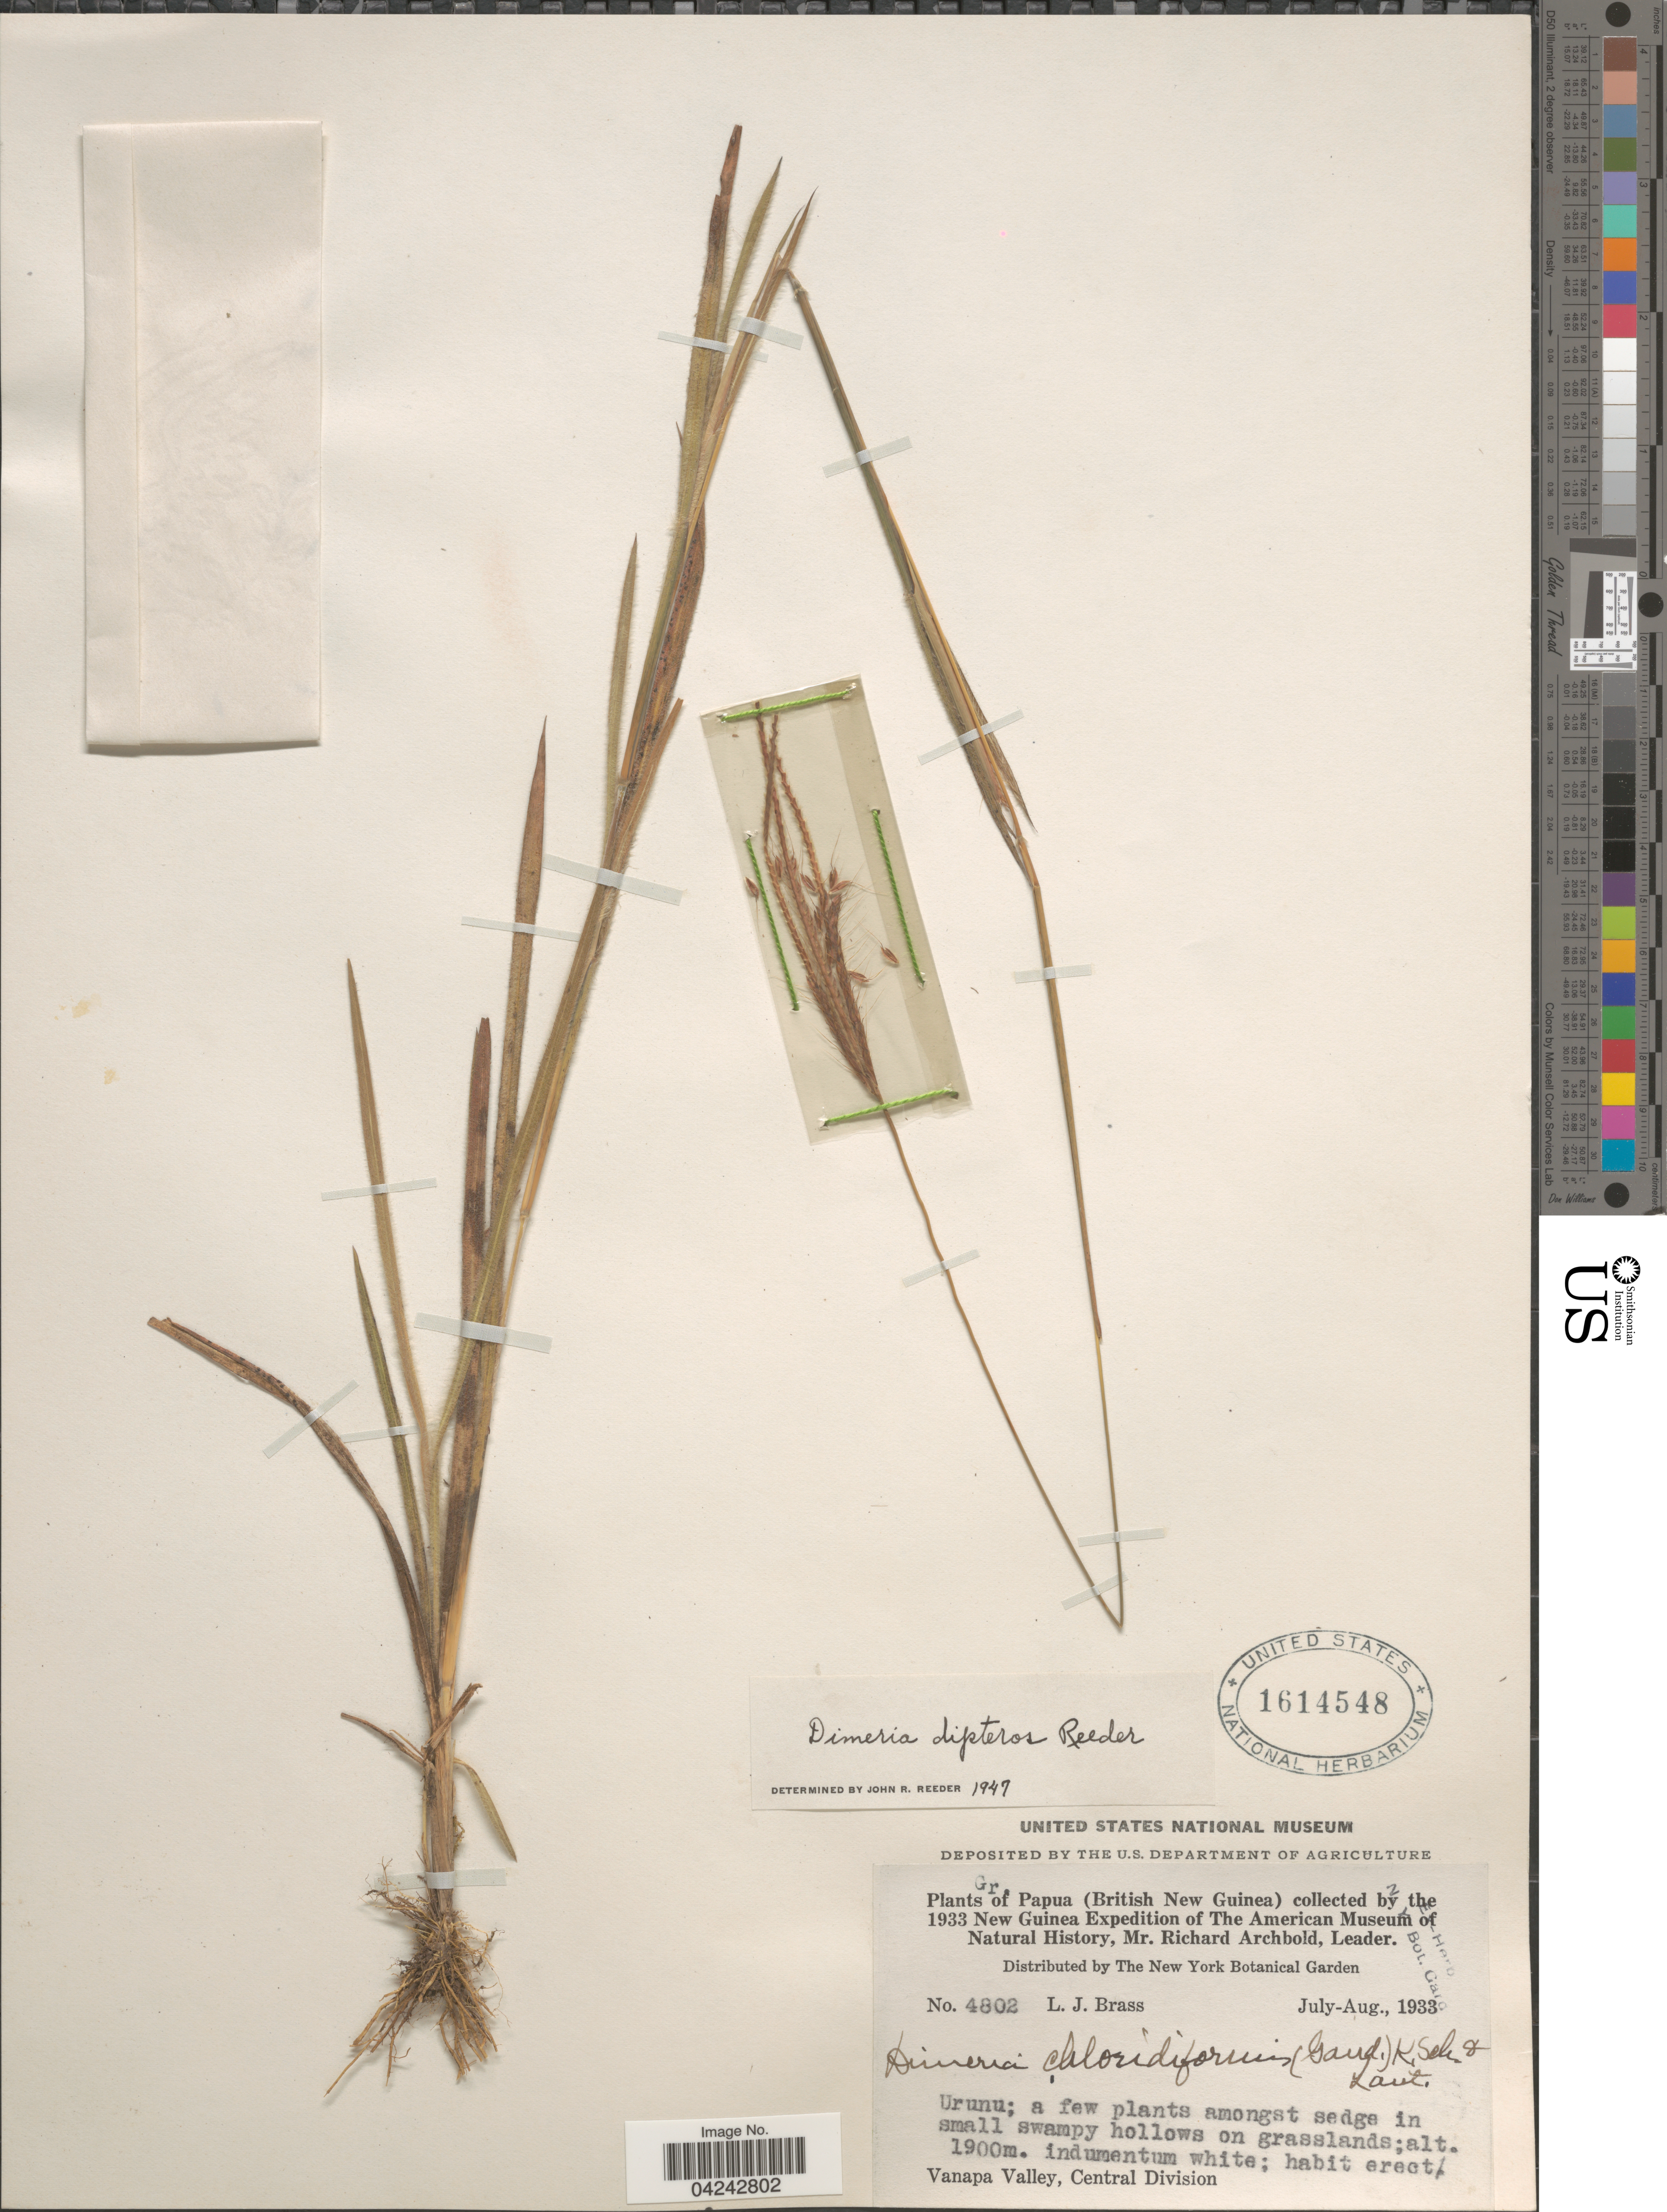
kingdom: Plantae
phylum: Tracheophyta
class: Liliopsida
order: Poales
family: Poaceae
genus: Dimeria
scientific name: Dimeria dipteros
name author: Reeder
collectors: L. J. Brass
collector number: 4802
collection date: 1933-07/1933-08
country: Papua New Guinea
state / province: Central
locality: Papua (British New Guinea). The 1933 New Guinea Expedition of The American Museum of Natural History. Urunu. Vanapa Valley, Central Division.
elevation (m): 1900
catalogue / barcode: US 1614548